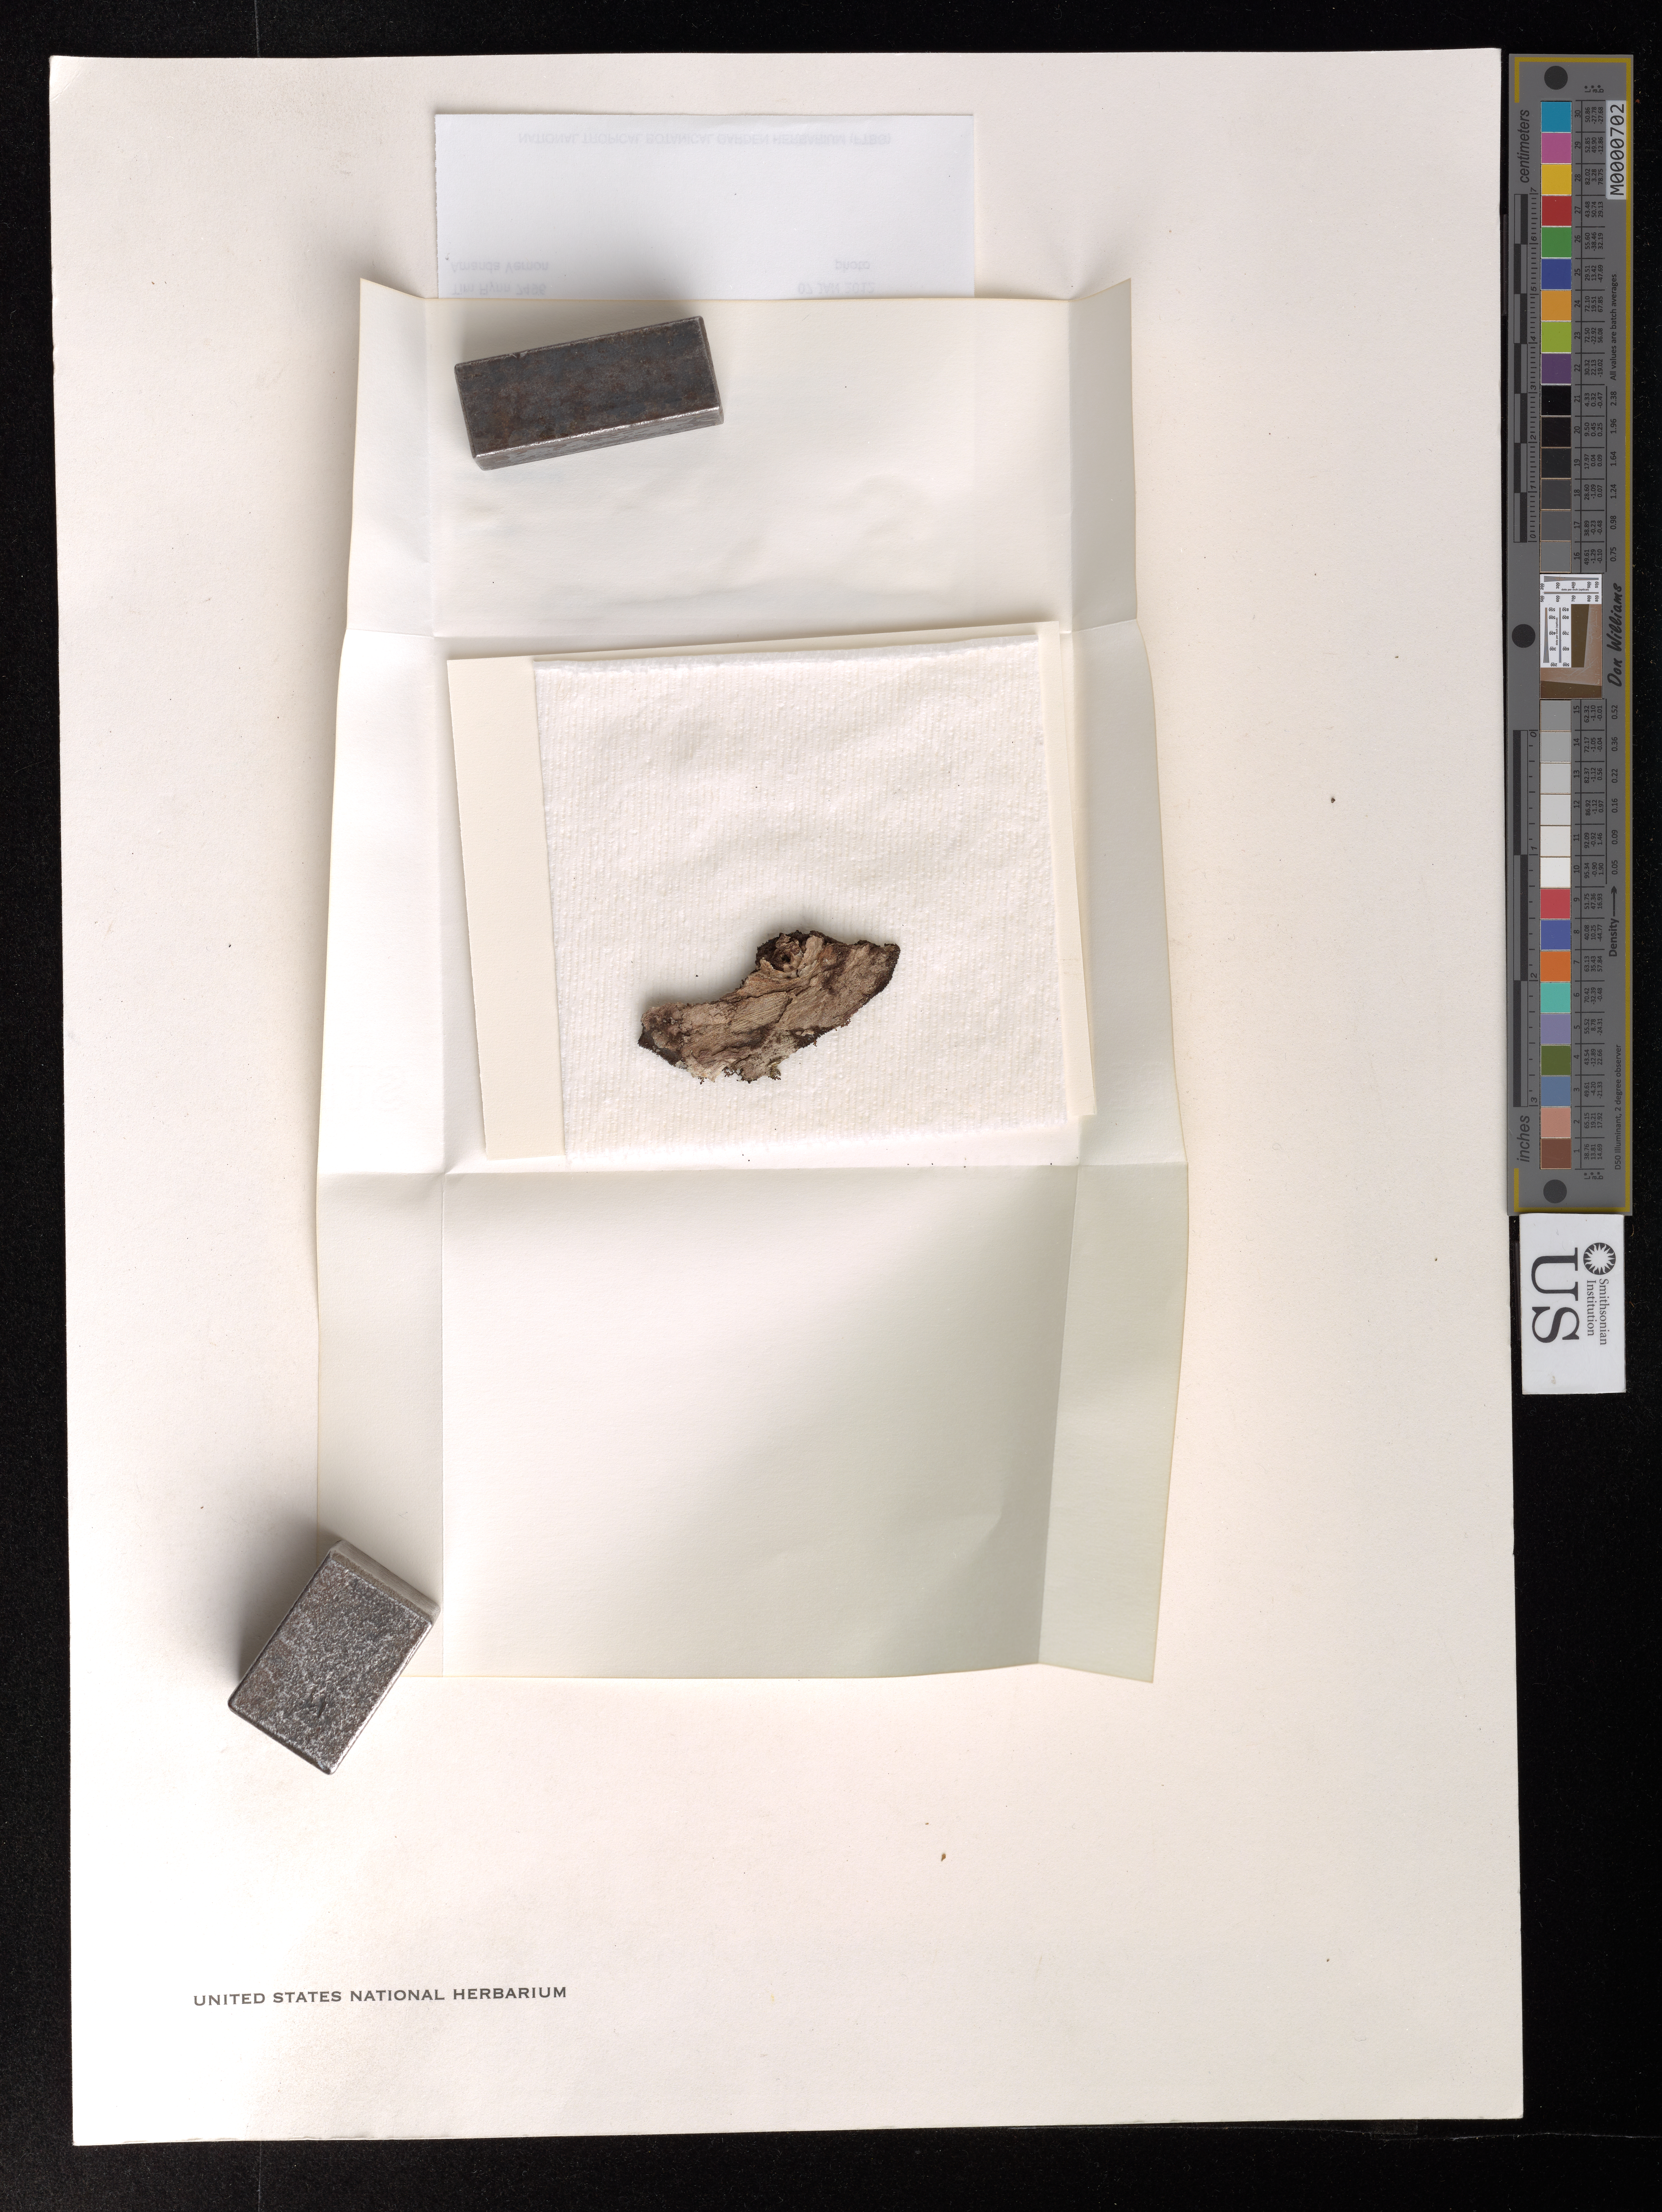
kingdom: Fungi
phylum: Ascomycota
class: Lecanoromycetes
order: Peltigerales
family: Pannariaceae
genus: Pannaria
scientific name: Pannaria sp.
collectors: T. Flynn & A. Vernon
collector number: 7496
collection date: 2012-01-07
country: United States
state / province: Hawaii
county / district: Kauai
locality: Kauai Koloa District. Trail from Kahili Mtn. Park watertank along spine of ridge.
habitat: Lowland forest. Dominated by Metrosideros, Dicranopteris, Melastoma, Psidium and Rhodomyrtus with Eucalyptus, Araucaria and Acacia.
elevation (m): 469